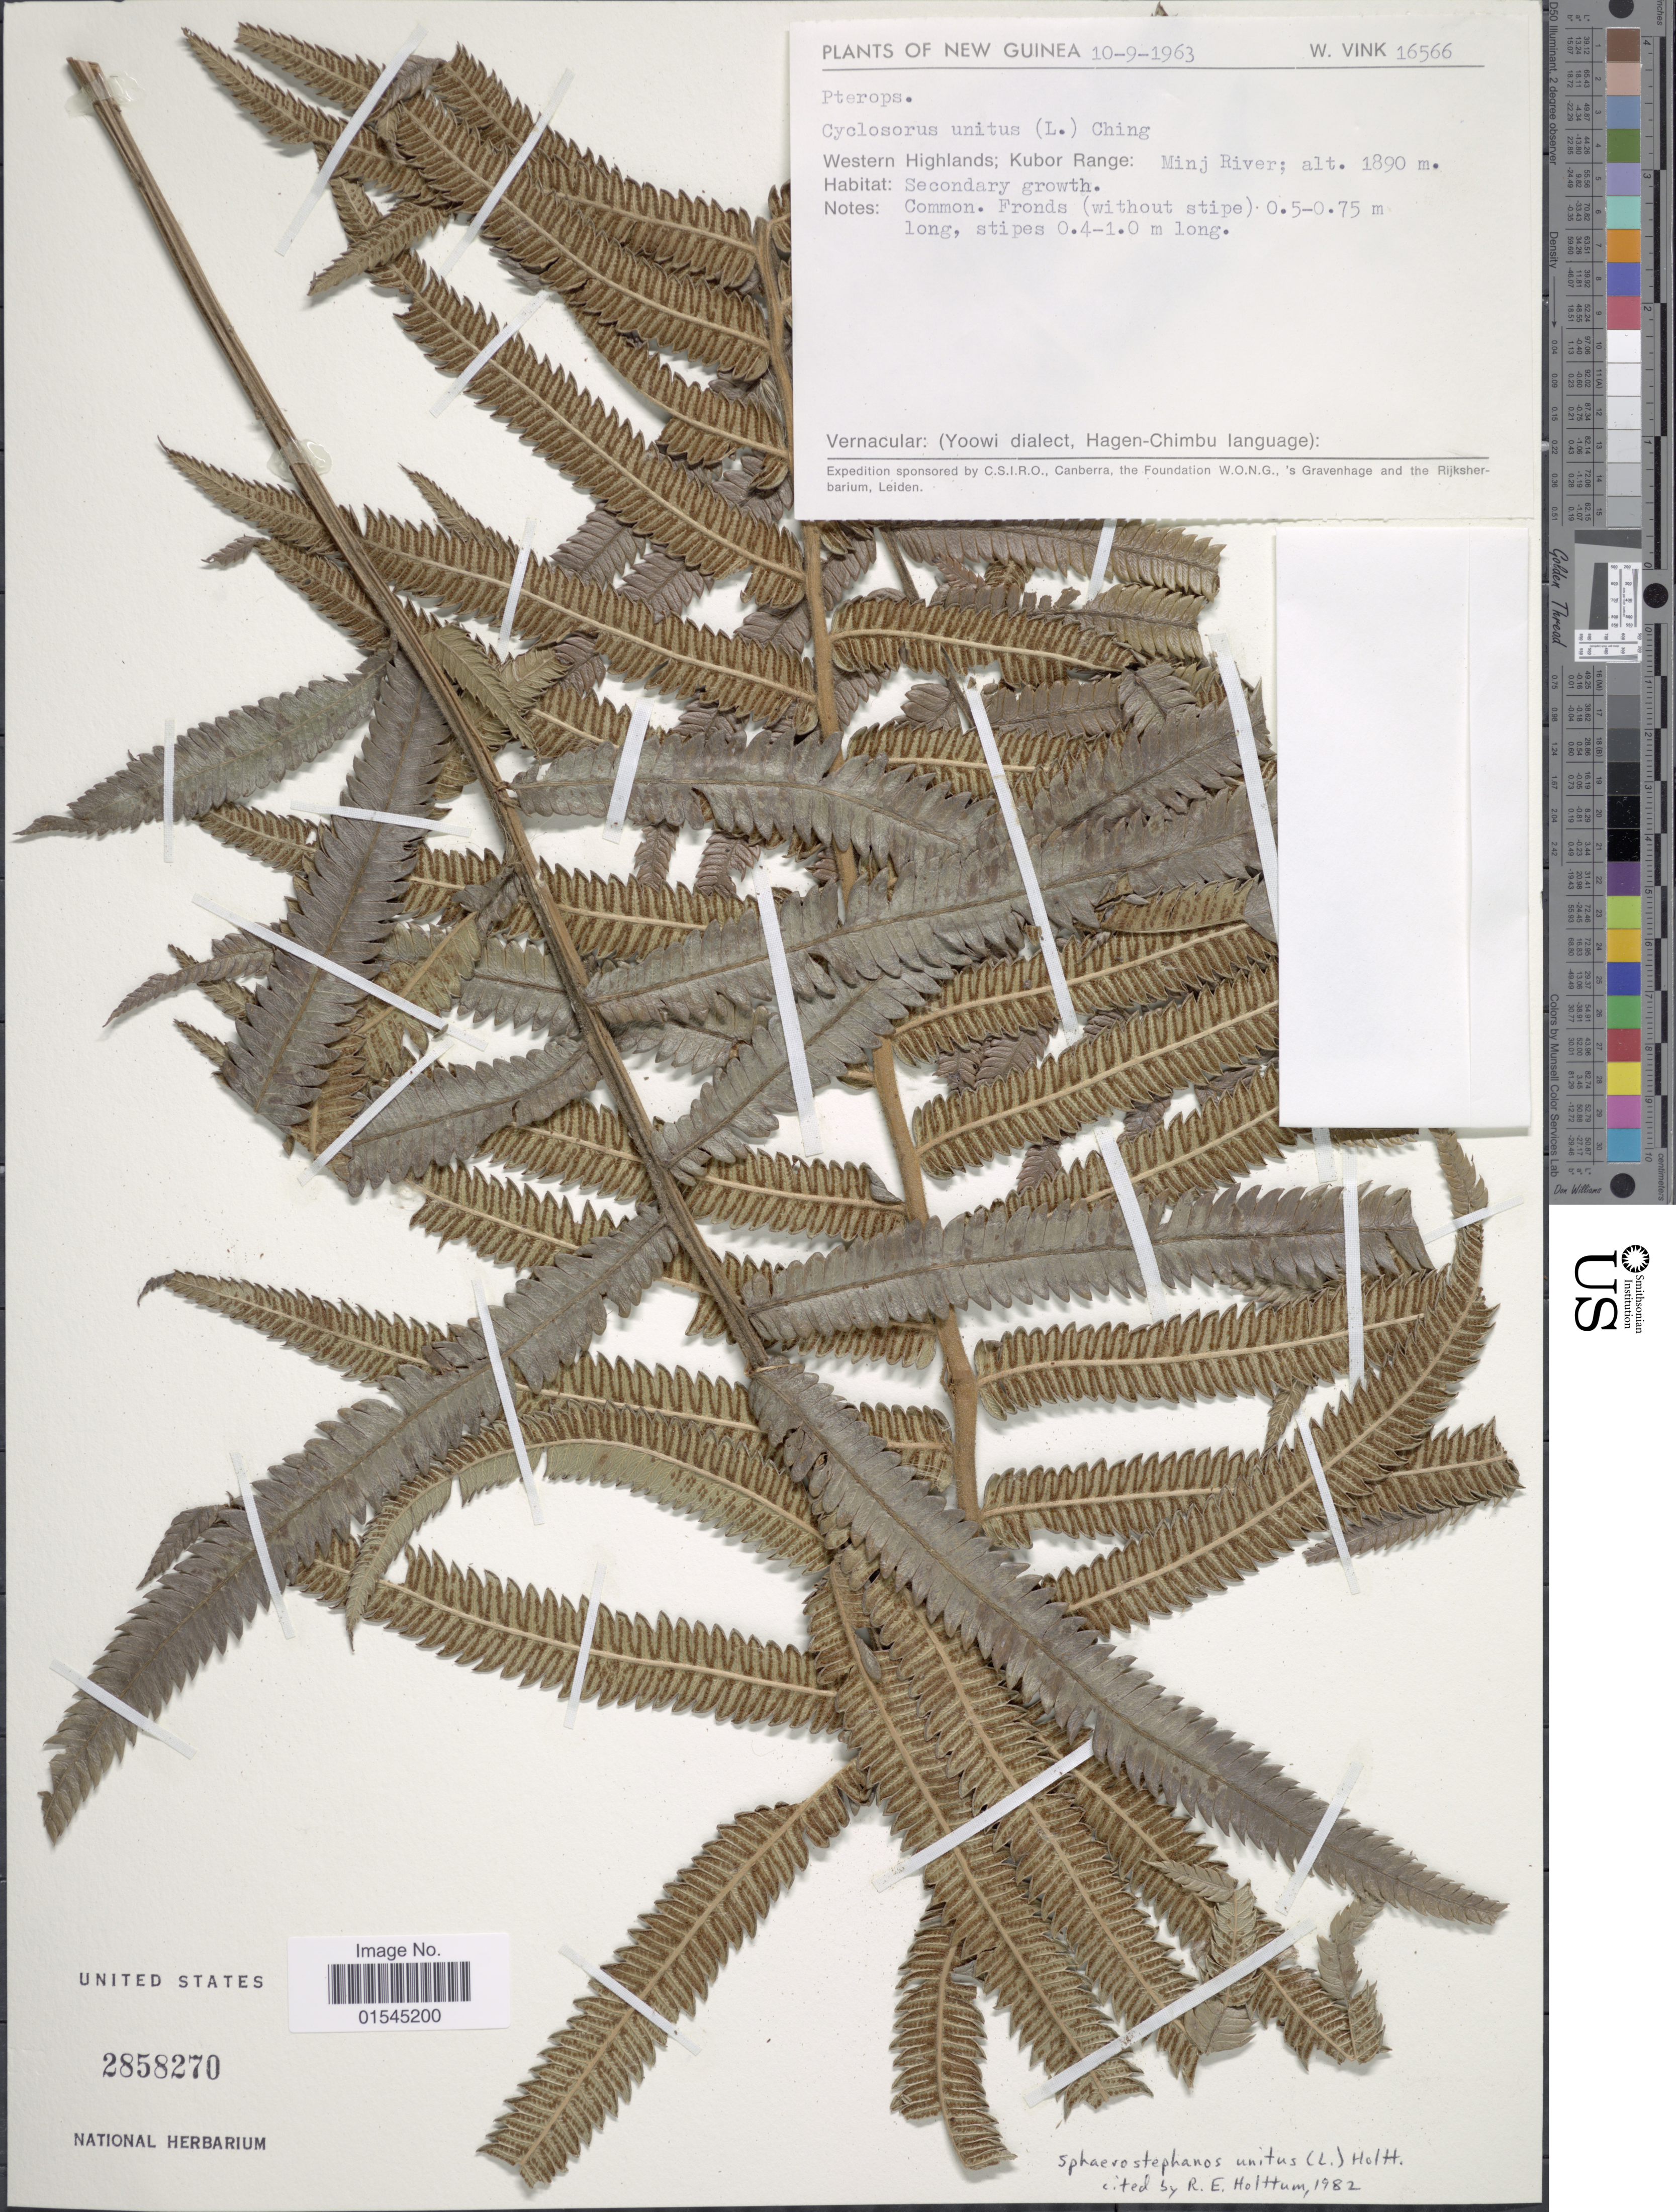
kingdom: Plantae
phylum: Tracheophyta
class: Polypodiopsida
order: Polypodiales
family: Thelypteridaceae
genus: Sphaerostephanos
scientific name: Sphaerostephanos unitus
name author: (L.) Holttum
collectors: W. Vink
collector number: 16566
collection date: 1963-09-10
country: Papua New Guinea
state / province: Western Highlands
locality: Kubor Range: Minj River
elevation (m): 1890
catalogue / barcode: US 2858270